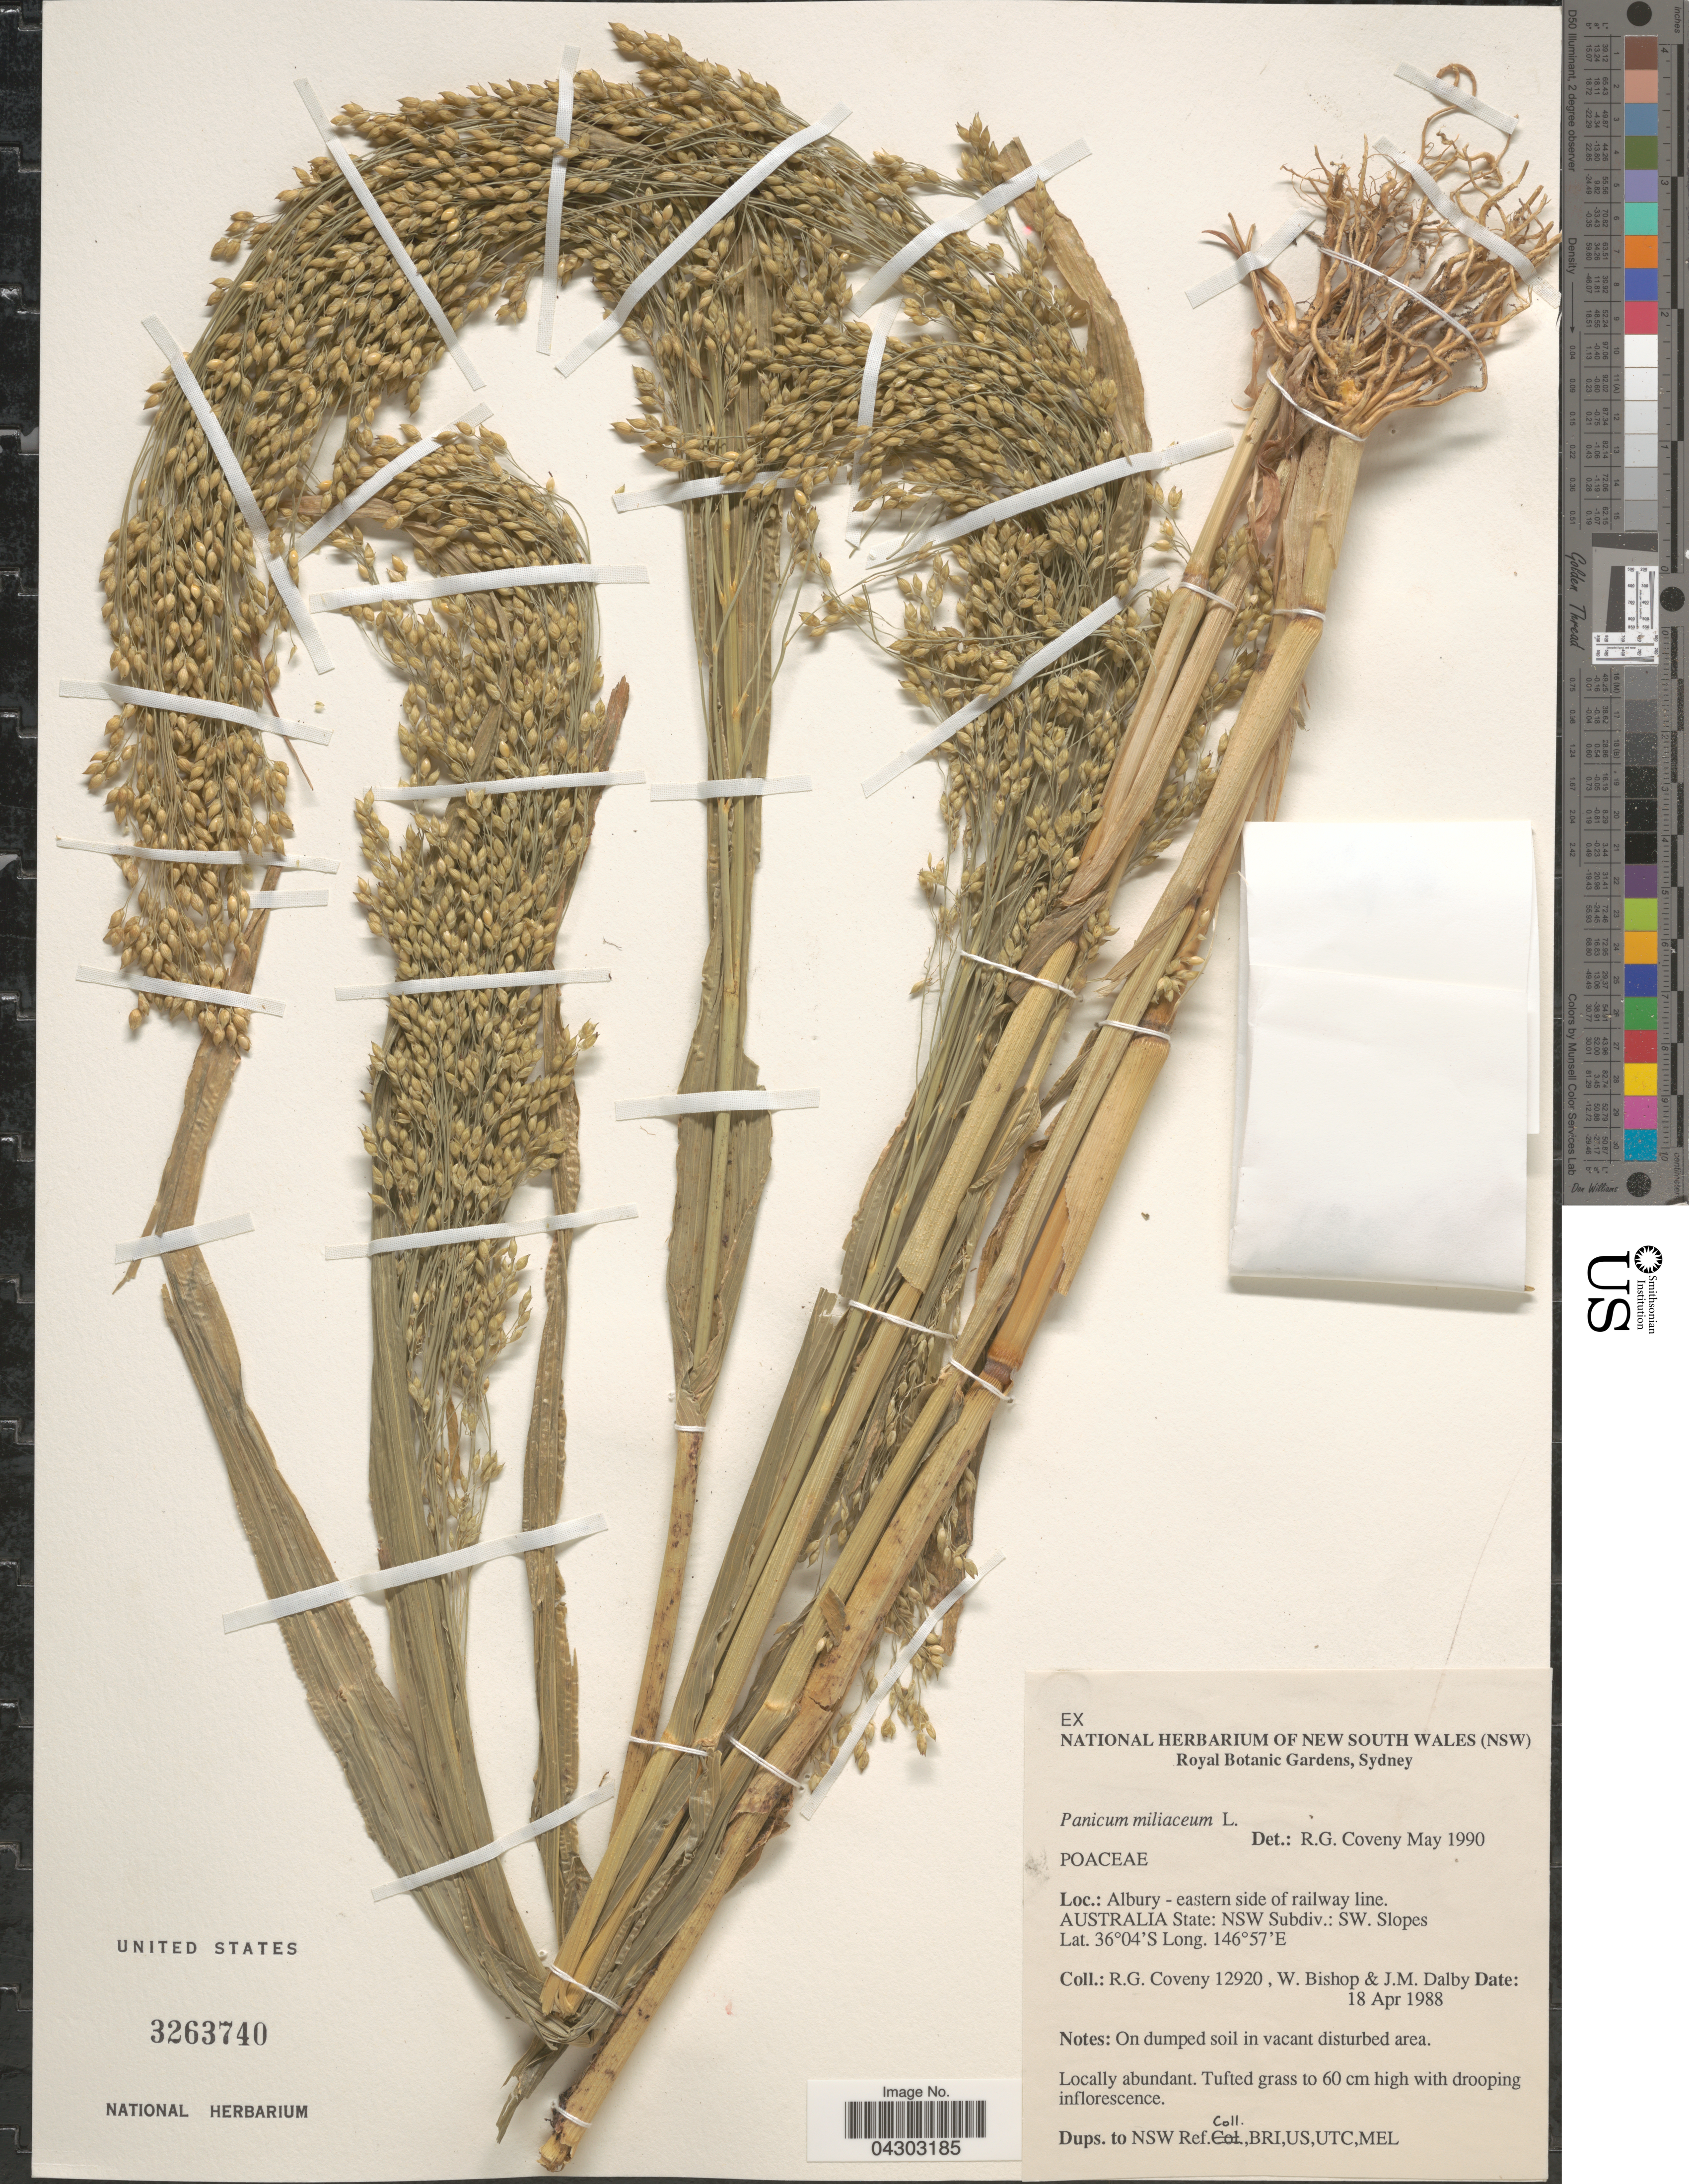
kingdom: Plantae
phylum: Tracheophyta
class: Liliopsida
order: Poales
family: Poaceae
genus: Panicum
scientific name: Panicum miliaceum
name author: L.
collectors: R. Coveny, W. Bishop & J. Dalby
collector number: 12920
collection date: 1988-04-18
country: Australia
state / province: New South Wales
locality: Albury - eastern side of railway line. Subdiv.: SW. Slopes.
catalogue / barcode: US 3263740